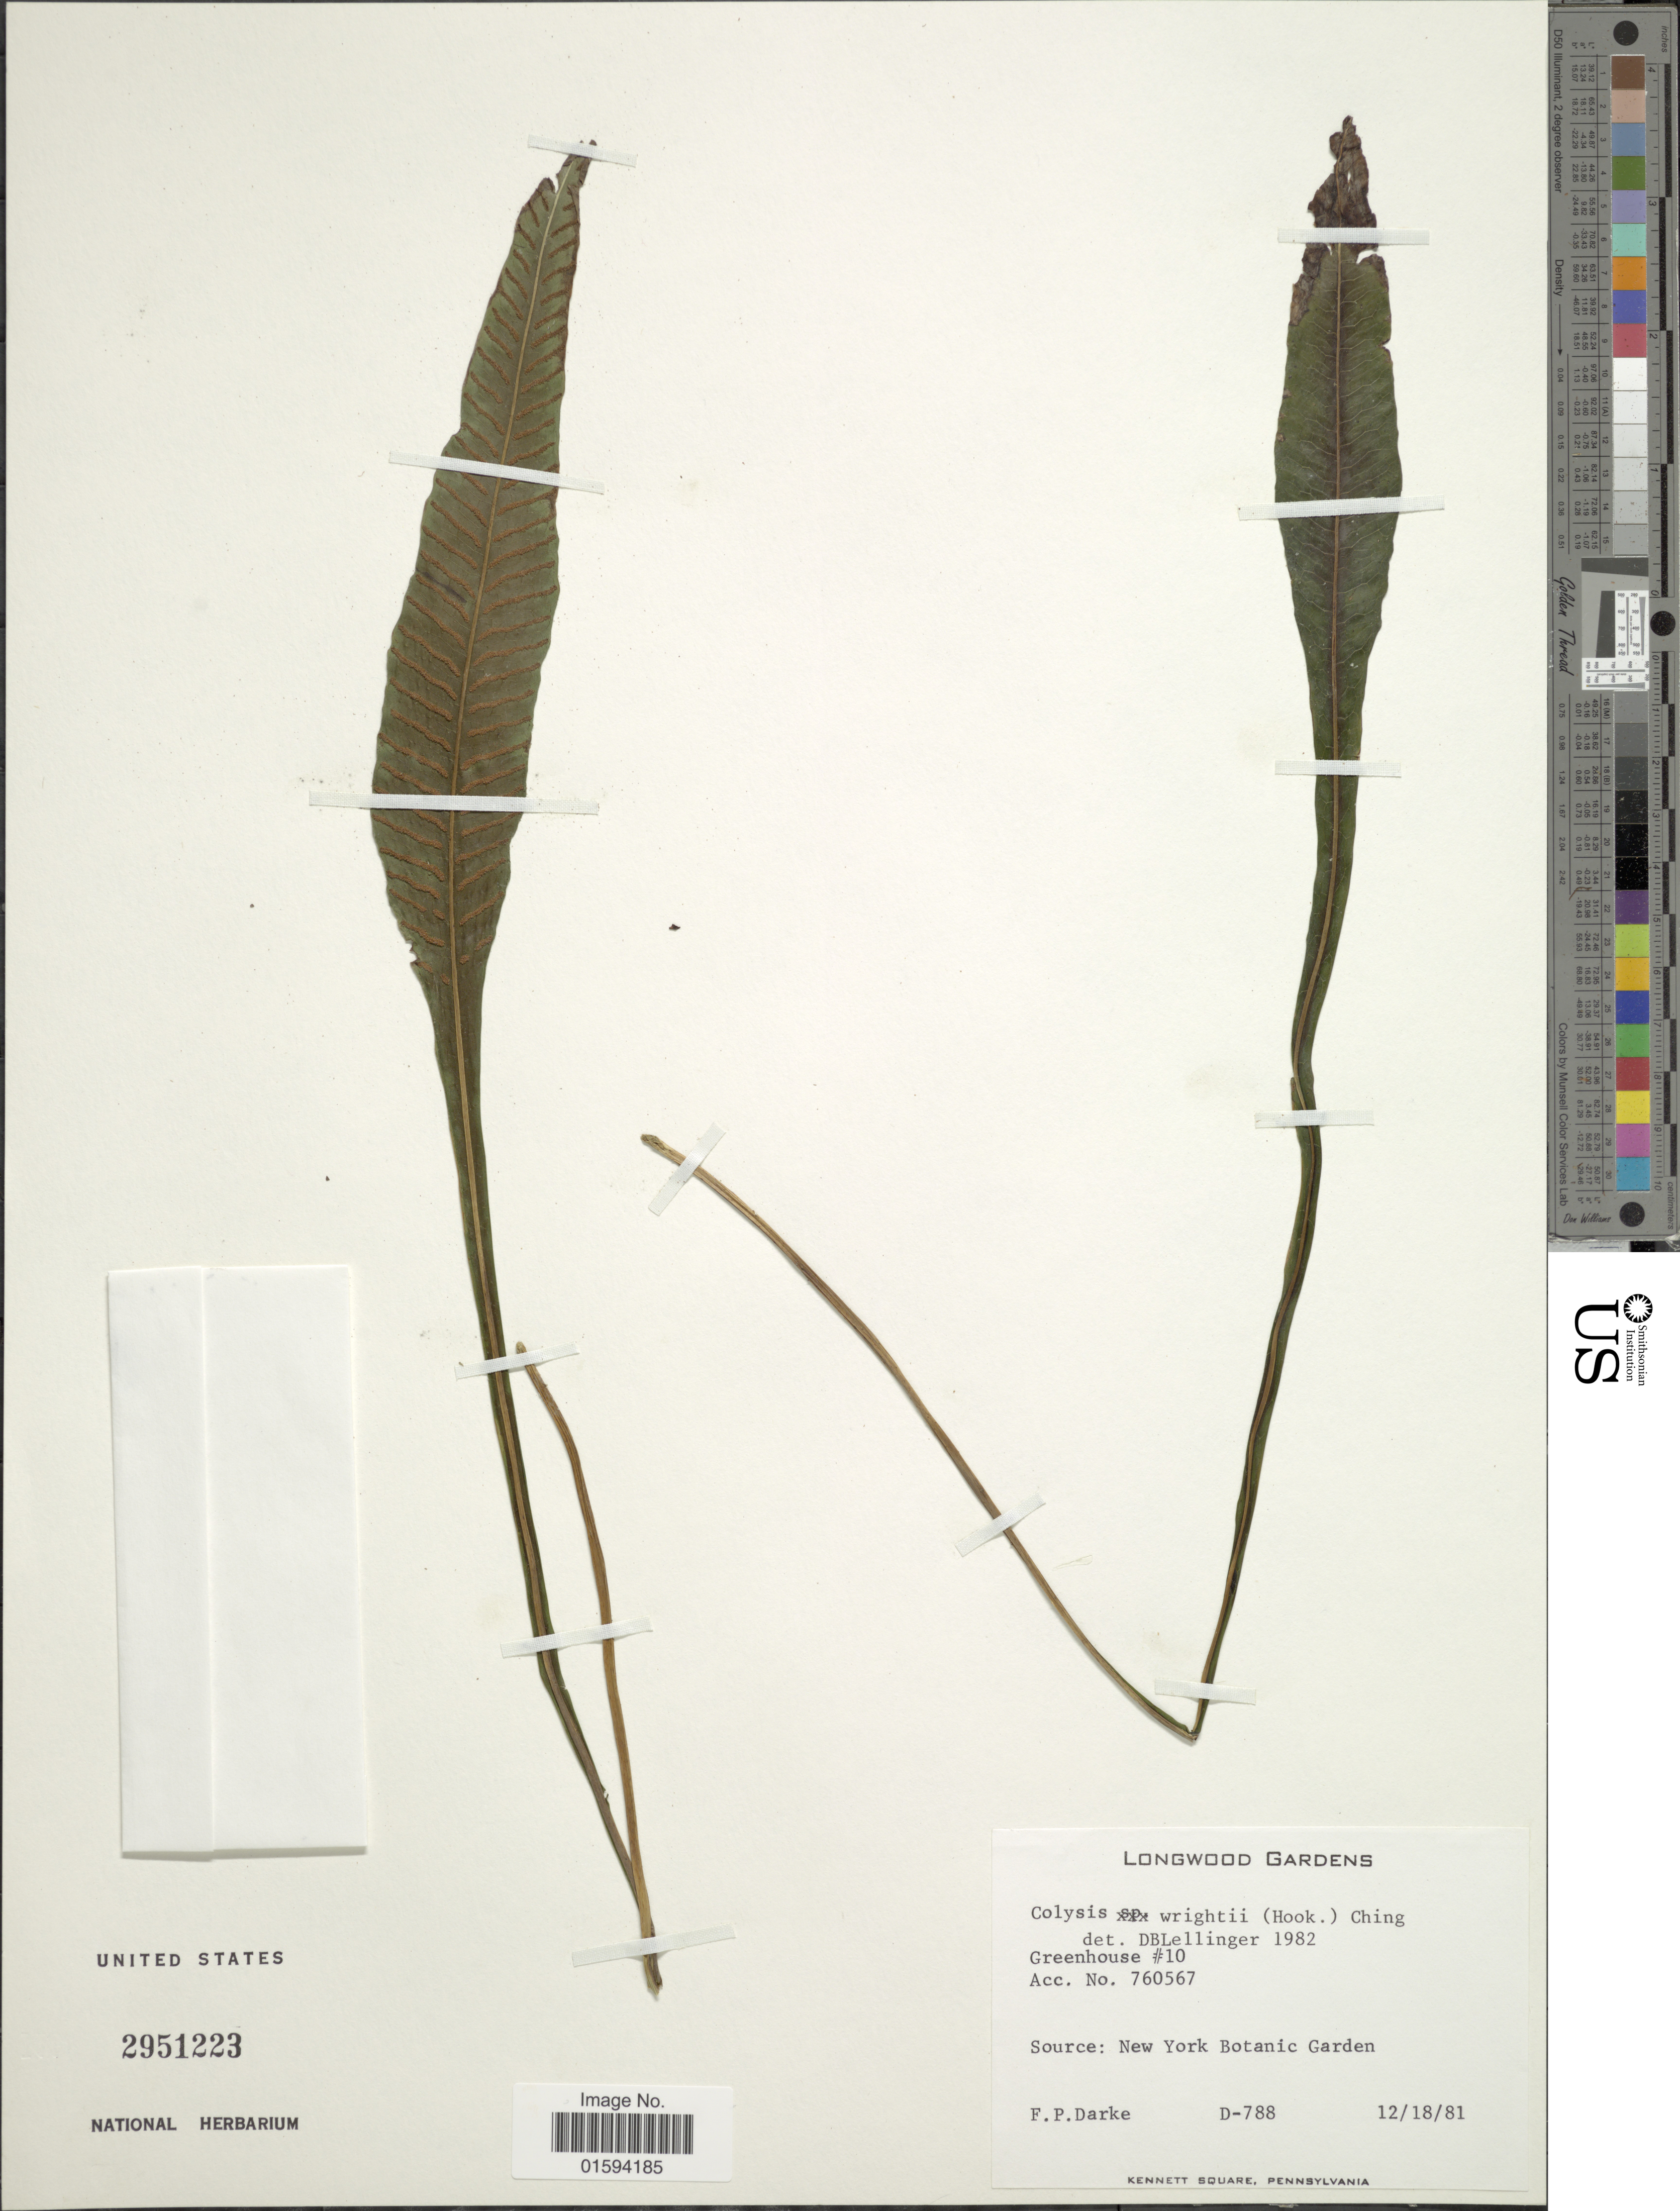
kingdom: Plantae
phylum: Tracheophyta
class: Polypodiopsida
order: Polypodiales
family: Polypodiaceae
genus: Polypodium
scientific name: Polypodium wrightii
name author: (Hook.) Diels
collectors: F. Darke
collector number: D-788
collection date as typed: Transcribed d/m/y: 18/12/81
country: United States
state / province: Pennsylvania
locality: Longwood Gardens, Greenhouse #10, Acc. No. 760567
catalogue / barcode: US 2951223